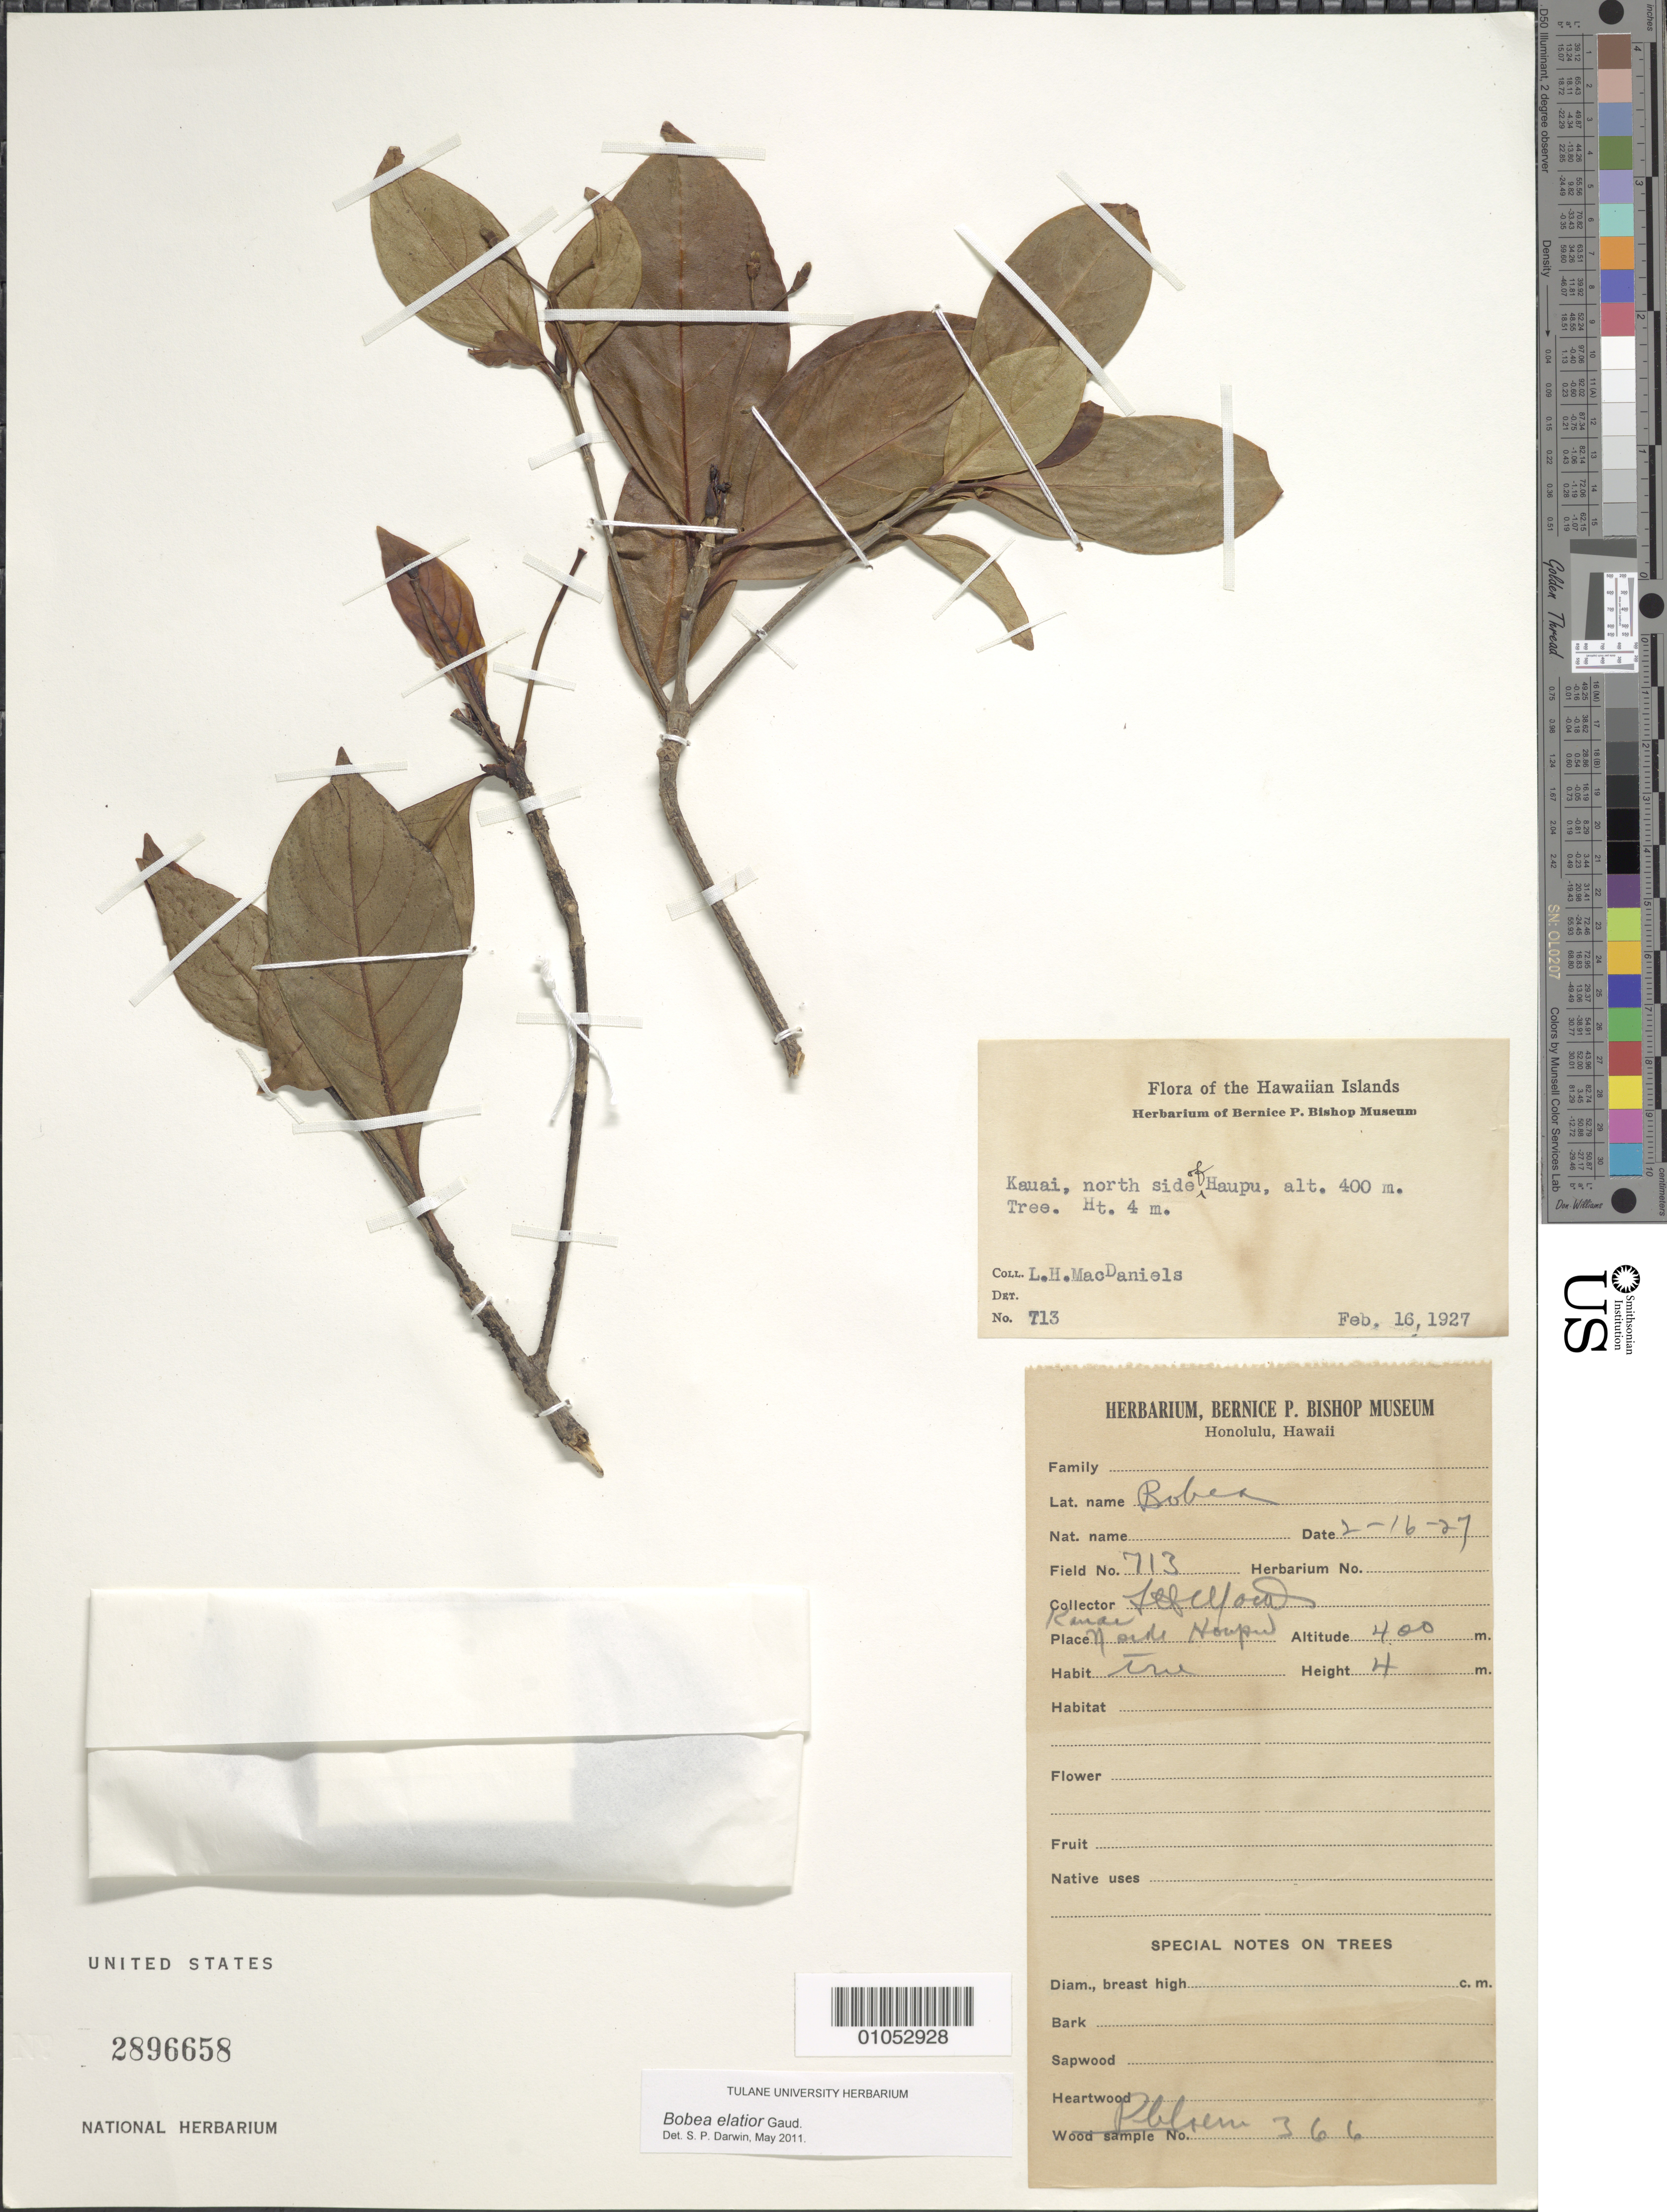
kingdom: Plantae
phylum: Tracheophyta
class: Magnoliopsida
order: Gentianales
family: Rubiaceae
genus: Bobea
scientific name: Bobea elatior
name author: Gaudich.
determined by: Darwin, S. P.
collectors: L. MacDaniels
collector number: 713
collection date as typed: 16 Feb 1927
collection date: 1927-02-16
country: United States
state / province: Hawaii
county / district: Kaui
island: Kaua'i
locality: North side of Haupu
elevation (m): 400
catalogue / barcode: US 2896658